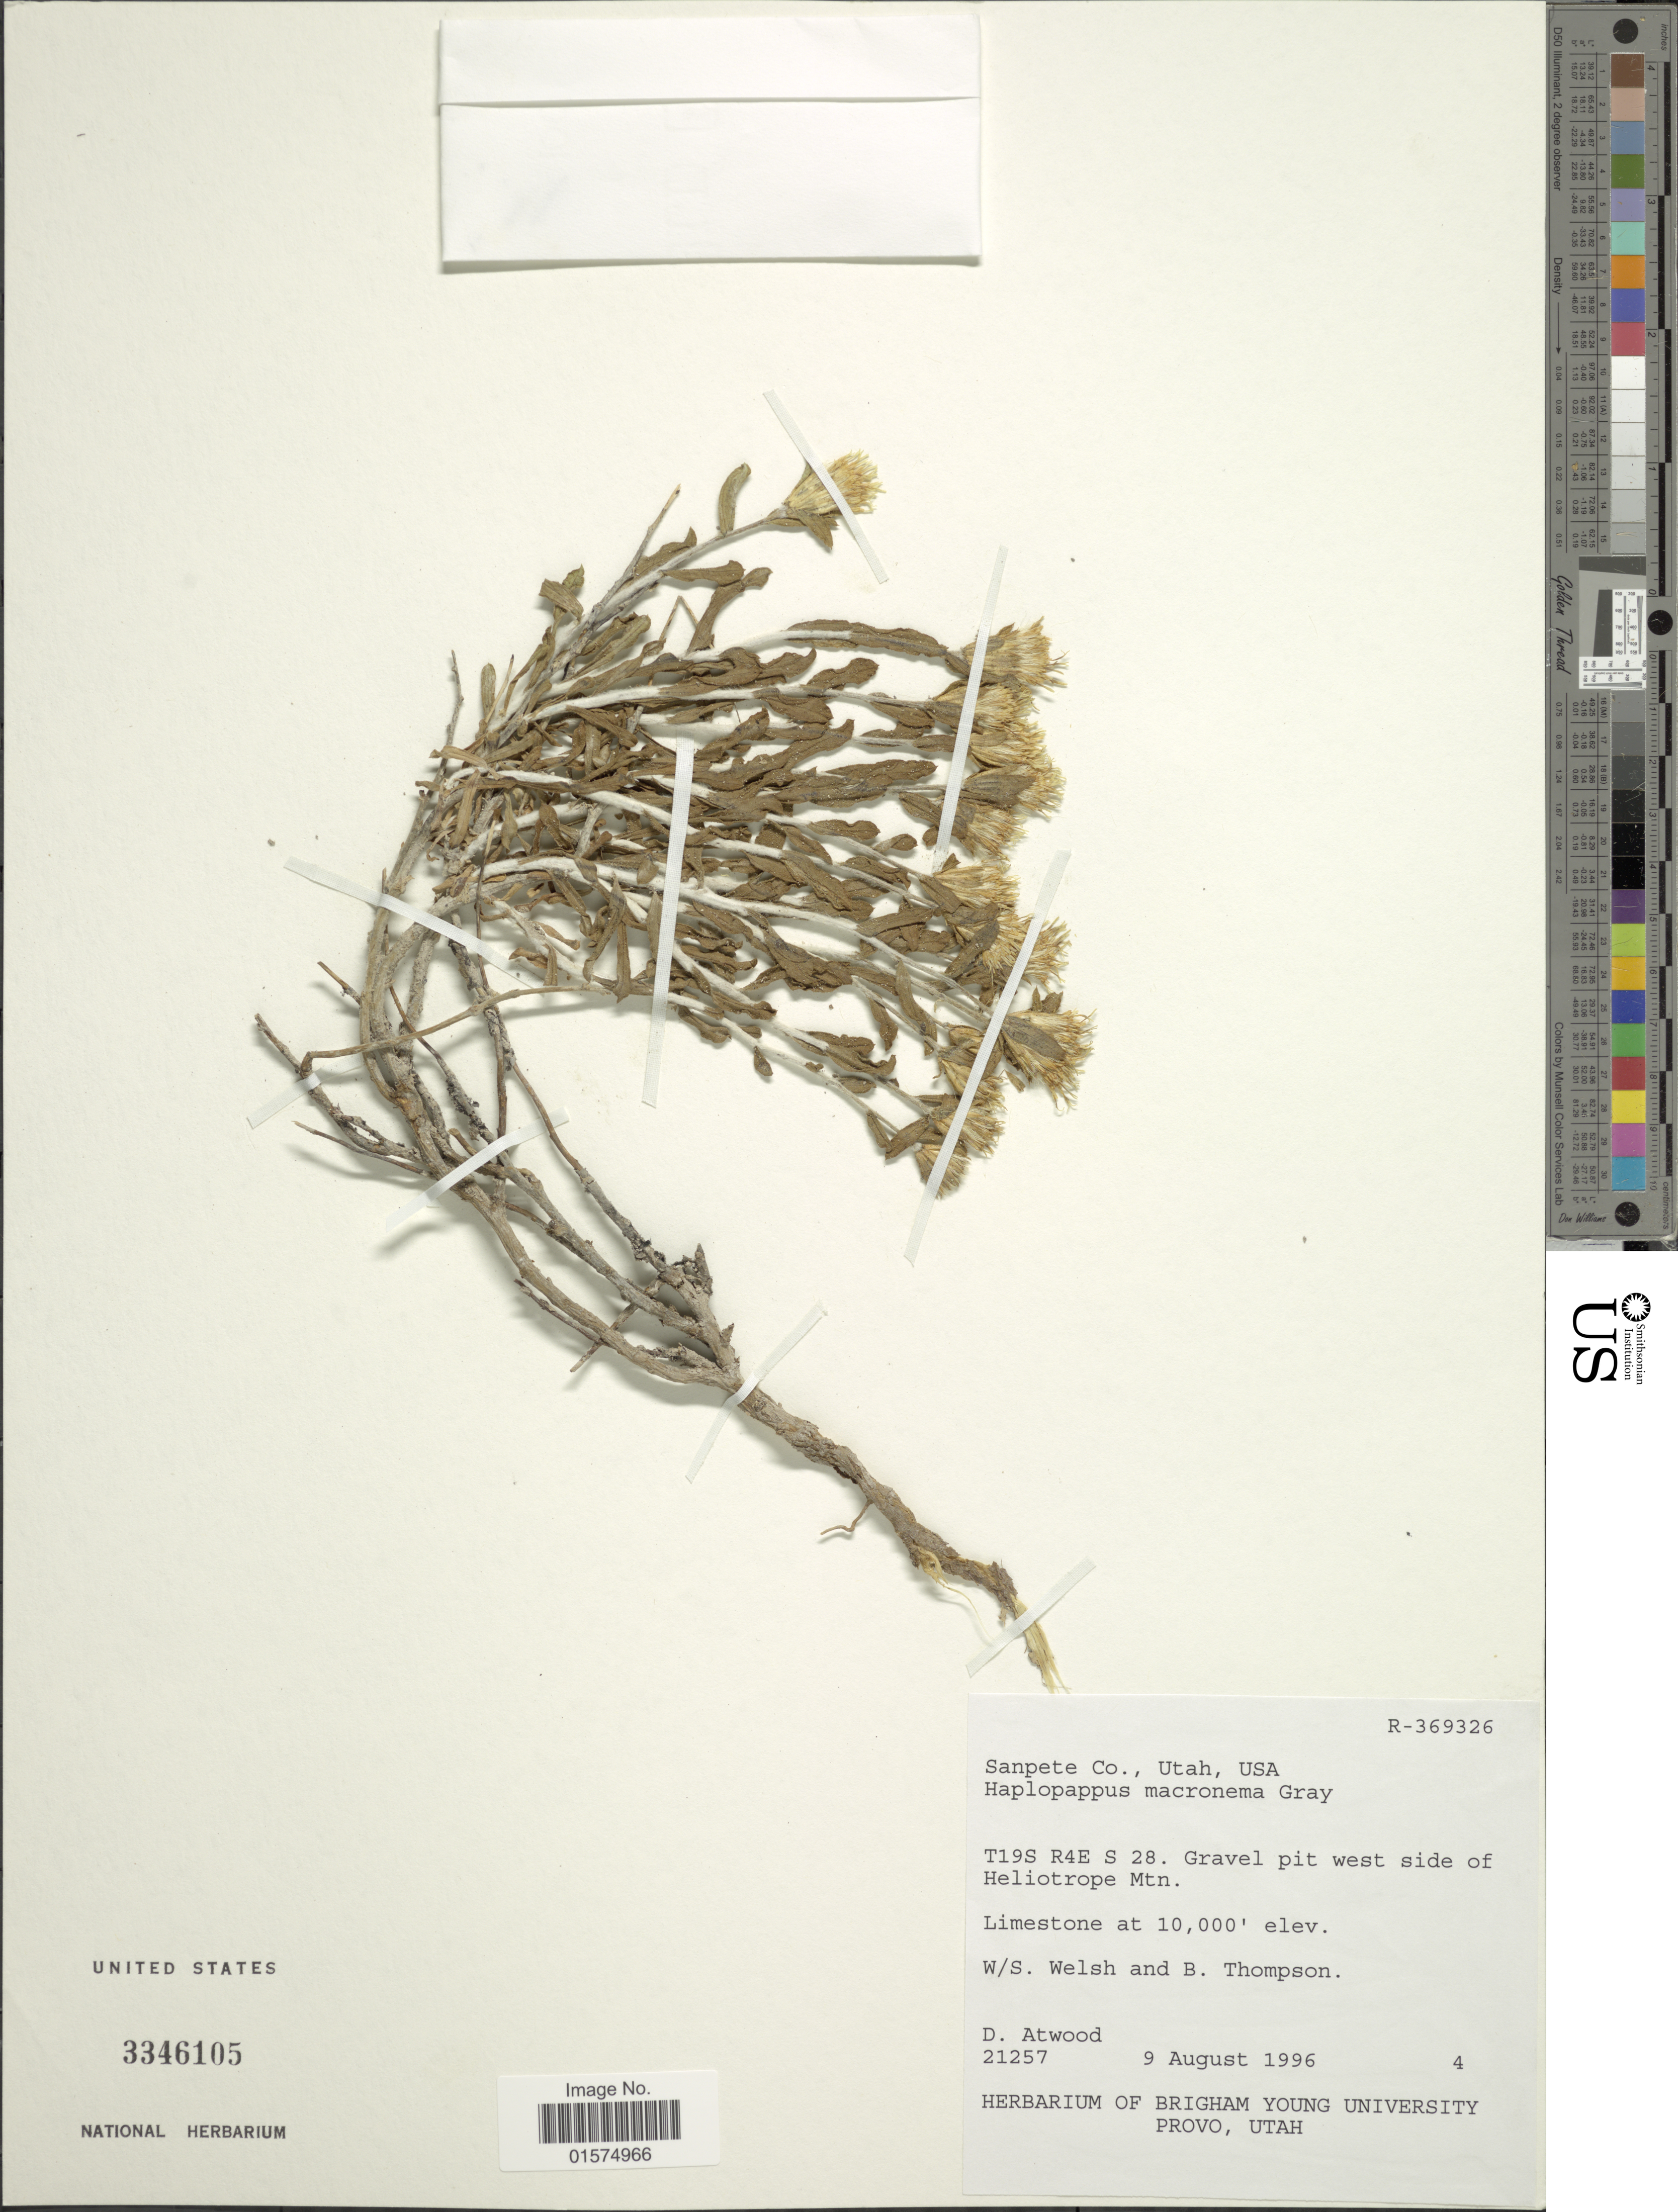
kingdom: Plantae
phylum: Tracheophyta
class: Magnoliopsida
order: Asterales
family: Asteraceae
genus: Ericameria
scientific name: Ericameria discoidea var. discoidea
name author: (Nutt.) G.L. Nesom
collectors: D. Atwood, S. Welsh & B. Thompson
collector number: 21257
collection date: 1996-08-09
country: United States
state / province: Utah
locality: Sanpete Co. T19S R4E S 28. west side of Heliotrope Mtn.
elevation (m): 3048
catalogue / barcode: US 3346105